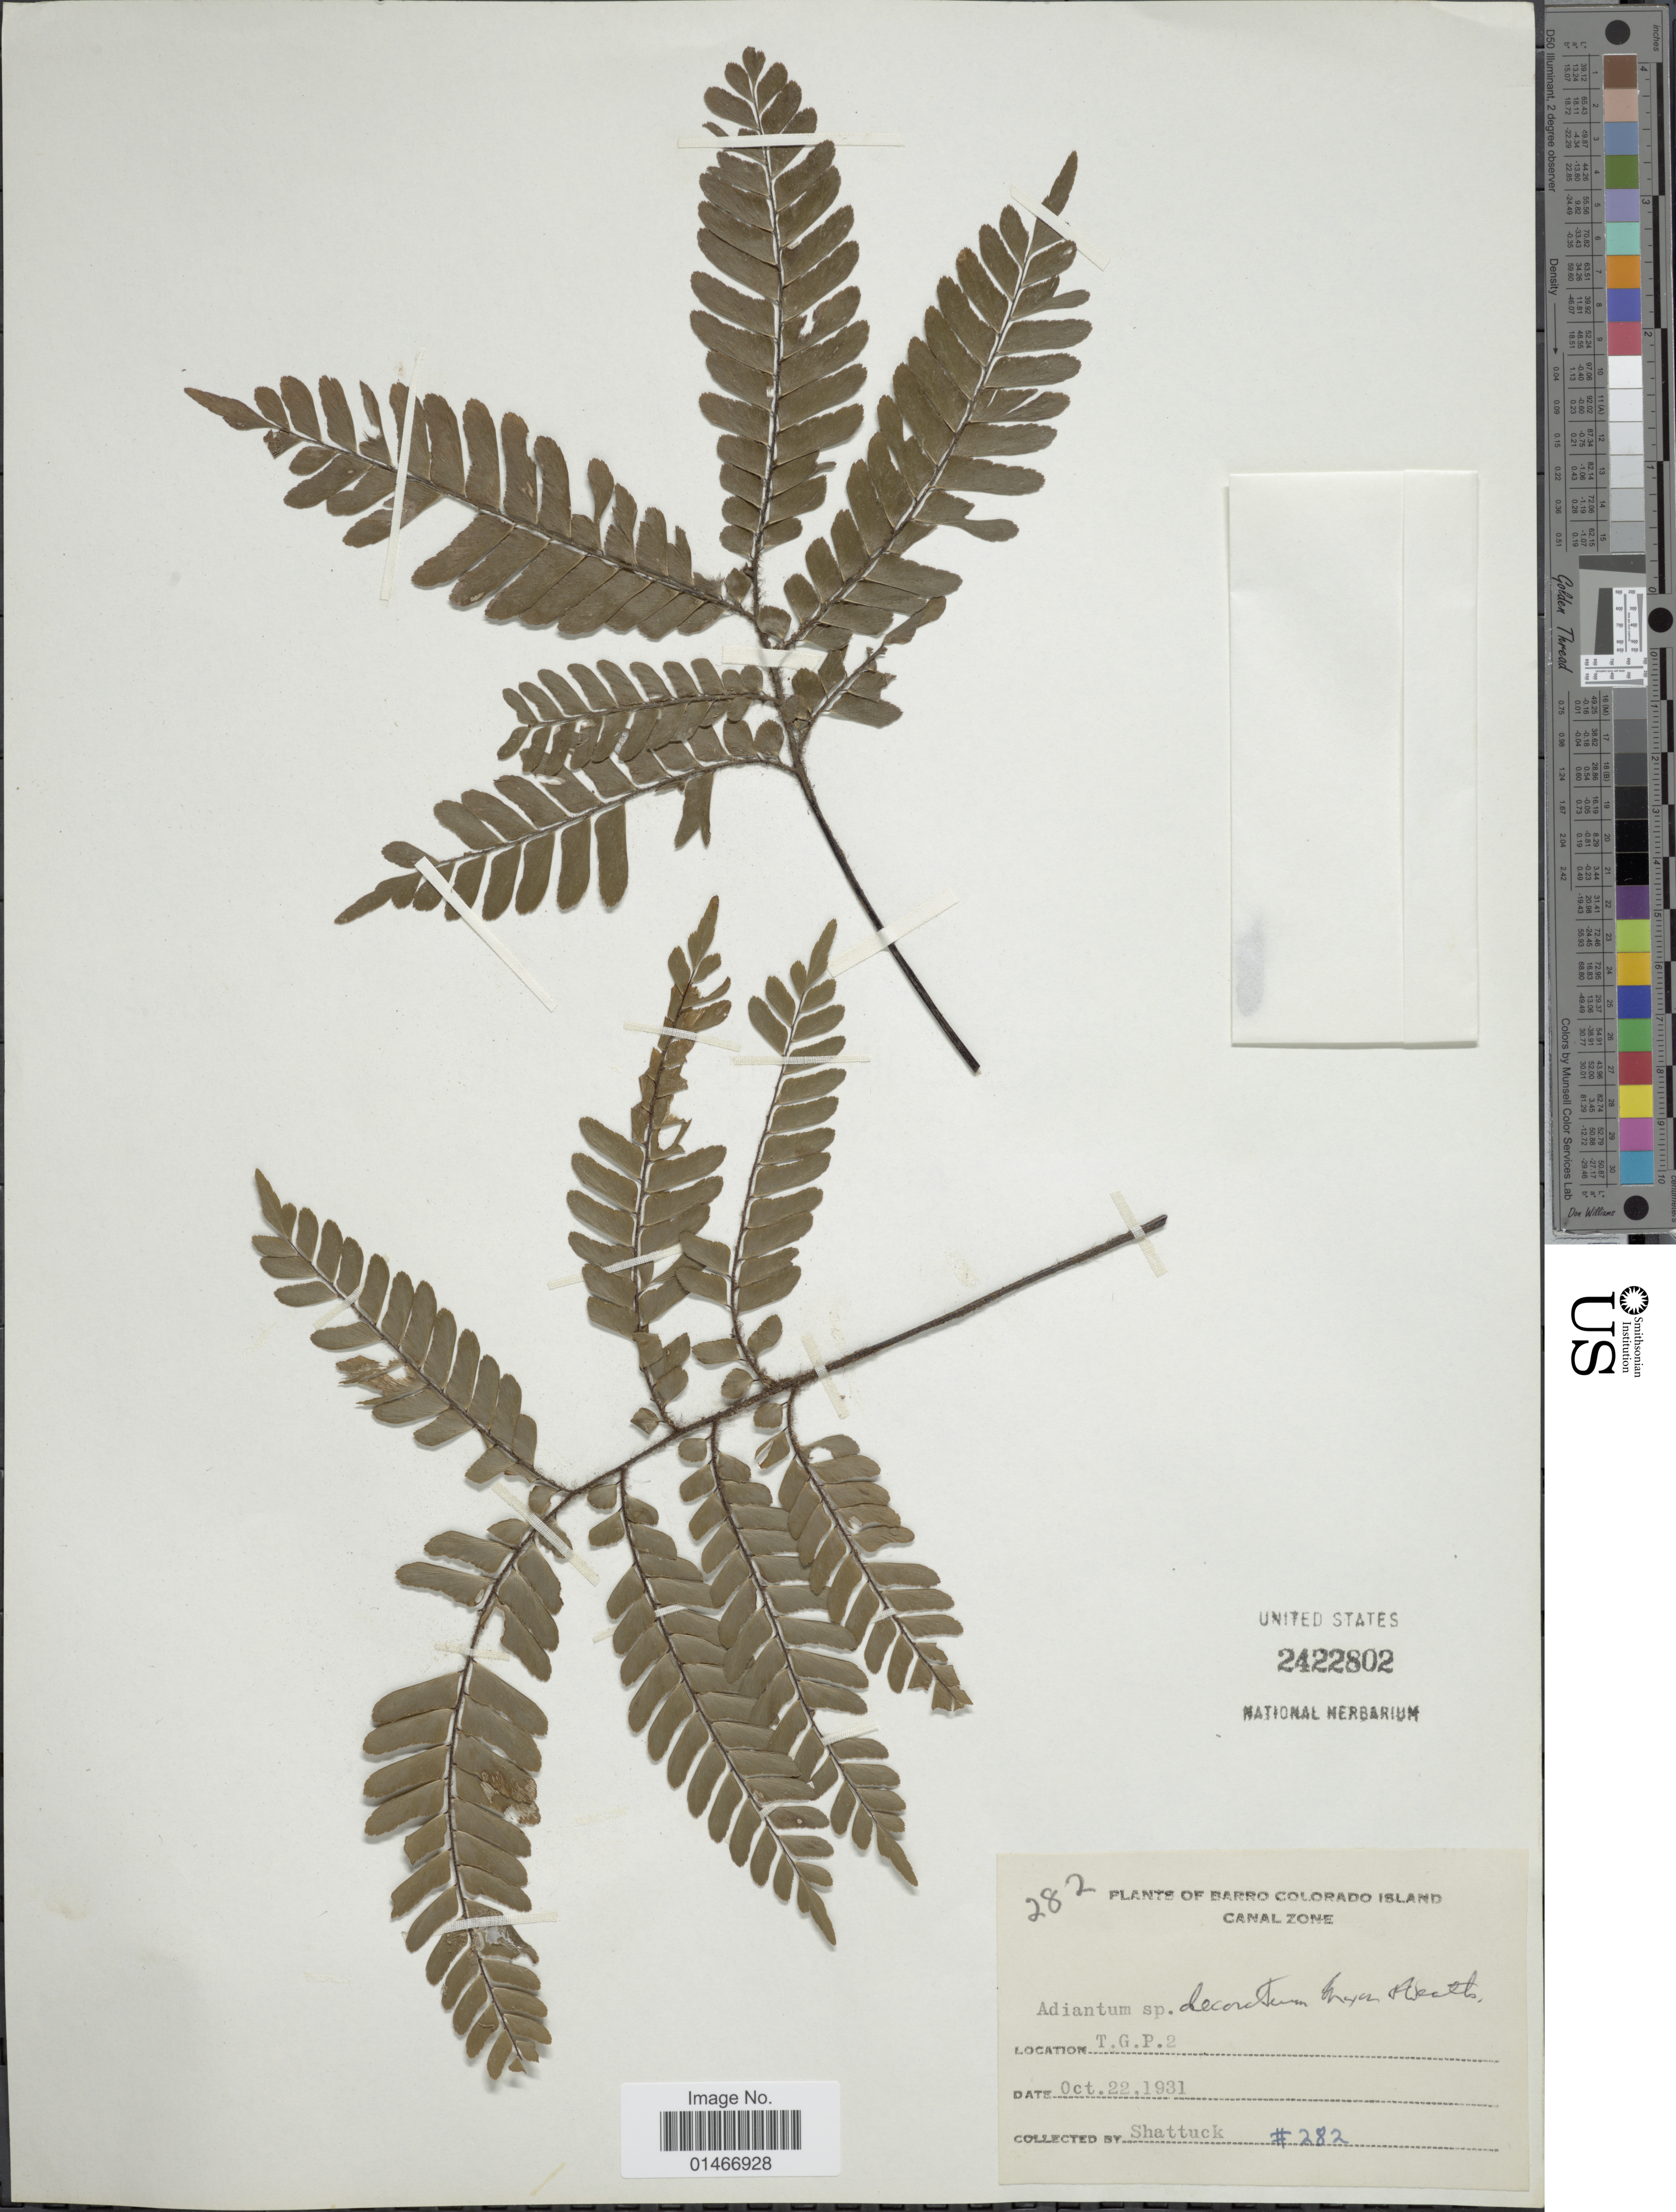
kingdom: Plantae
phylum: Tracheophyta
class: Polypodiopsida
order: Polypodiales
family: Pteridaceae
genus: Adiantum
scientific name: Adiantum decoratum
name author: Maxon & Weath.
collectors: Shattuck, --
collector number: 282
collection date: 1931-10-22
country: Panama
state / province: Panamá Oeste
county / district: Canal Zone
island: Barro Colorado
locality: Barro Colorado Island. Canal Zone. T.G.P.2.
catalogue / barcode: US 2422802